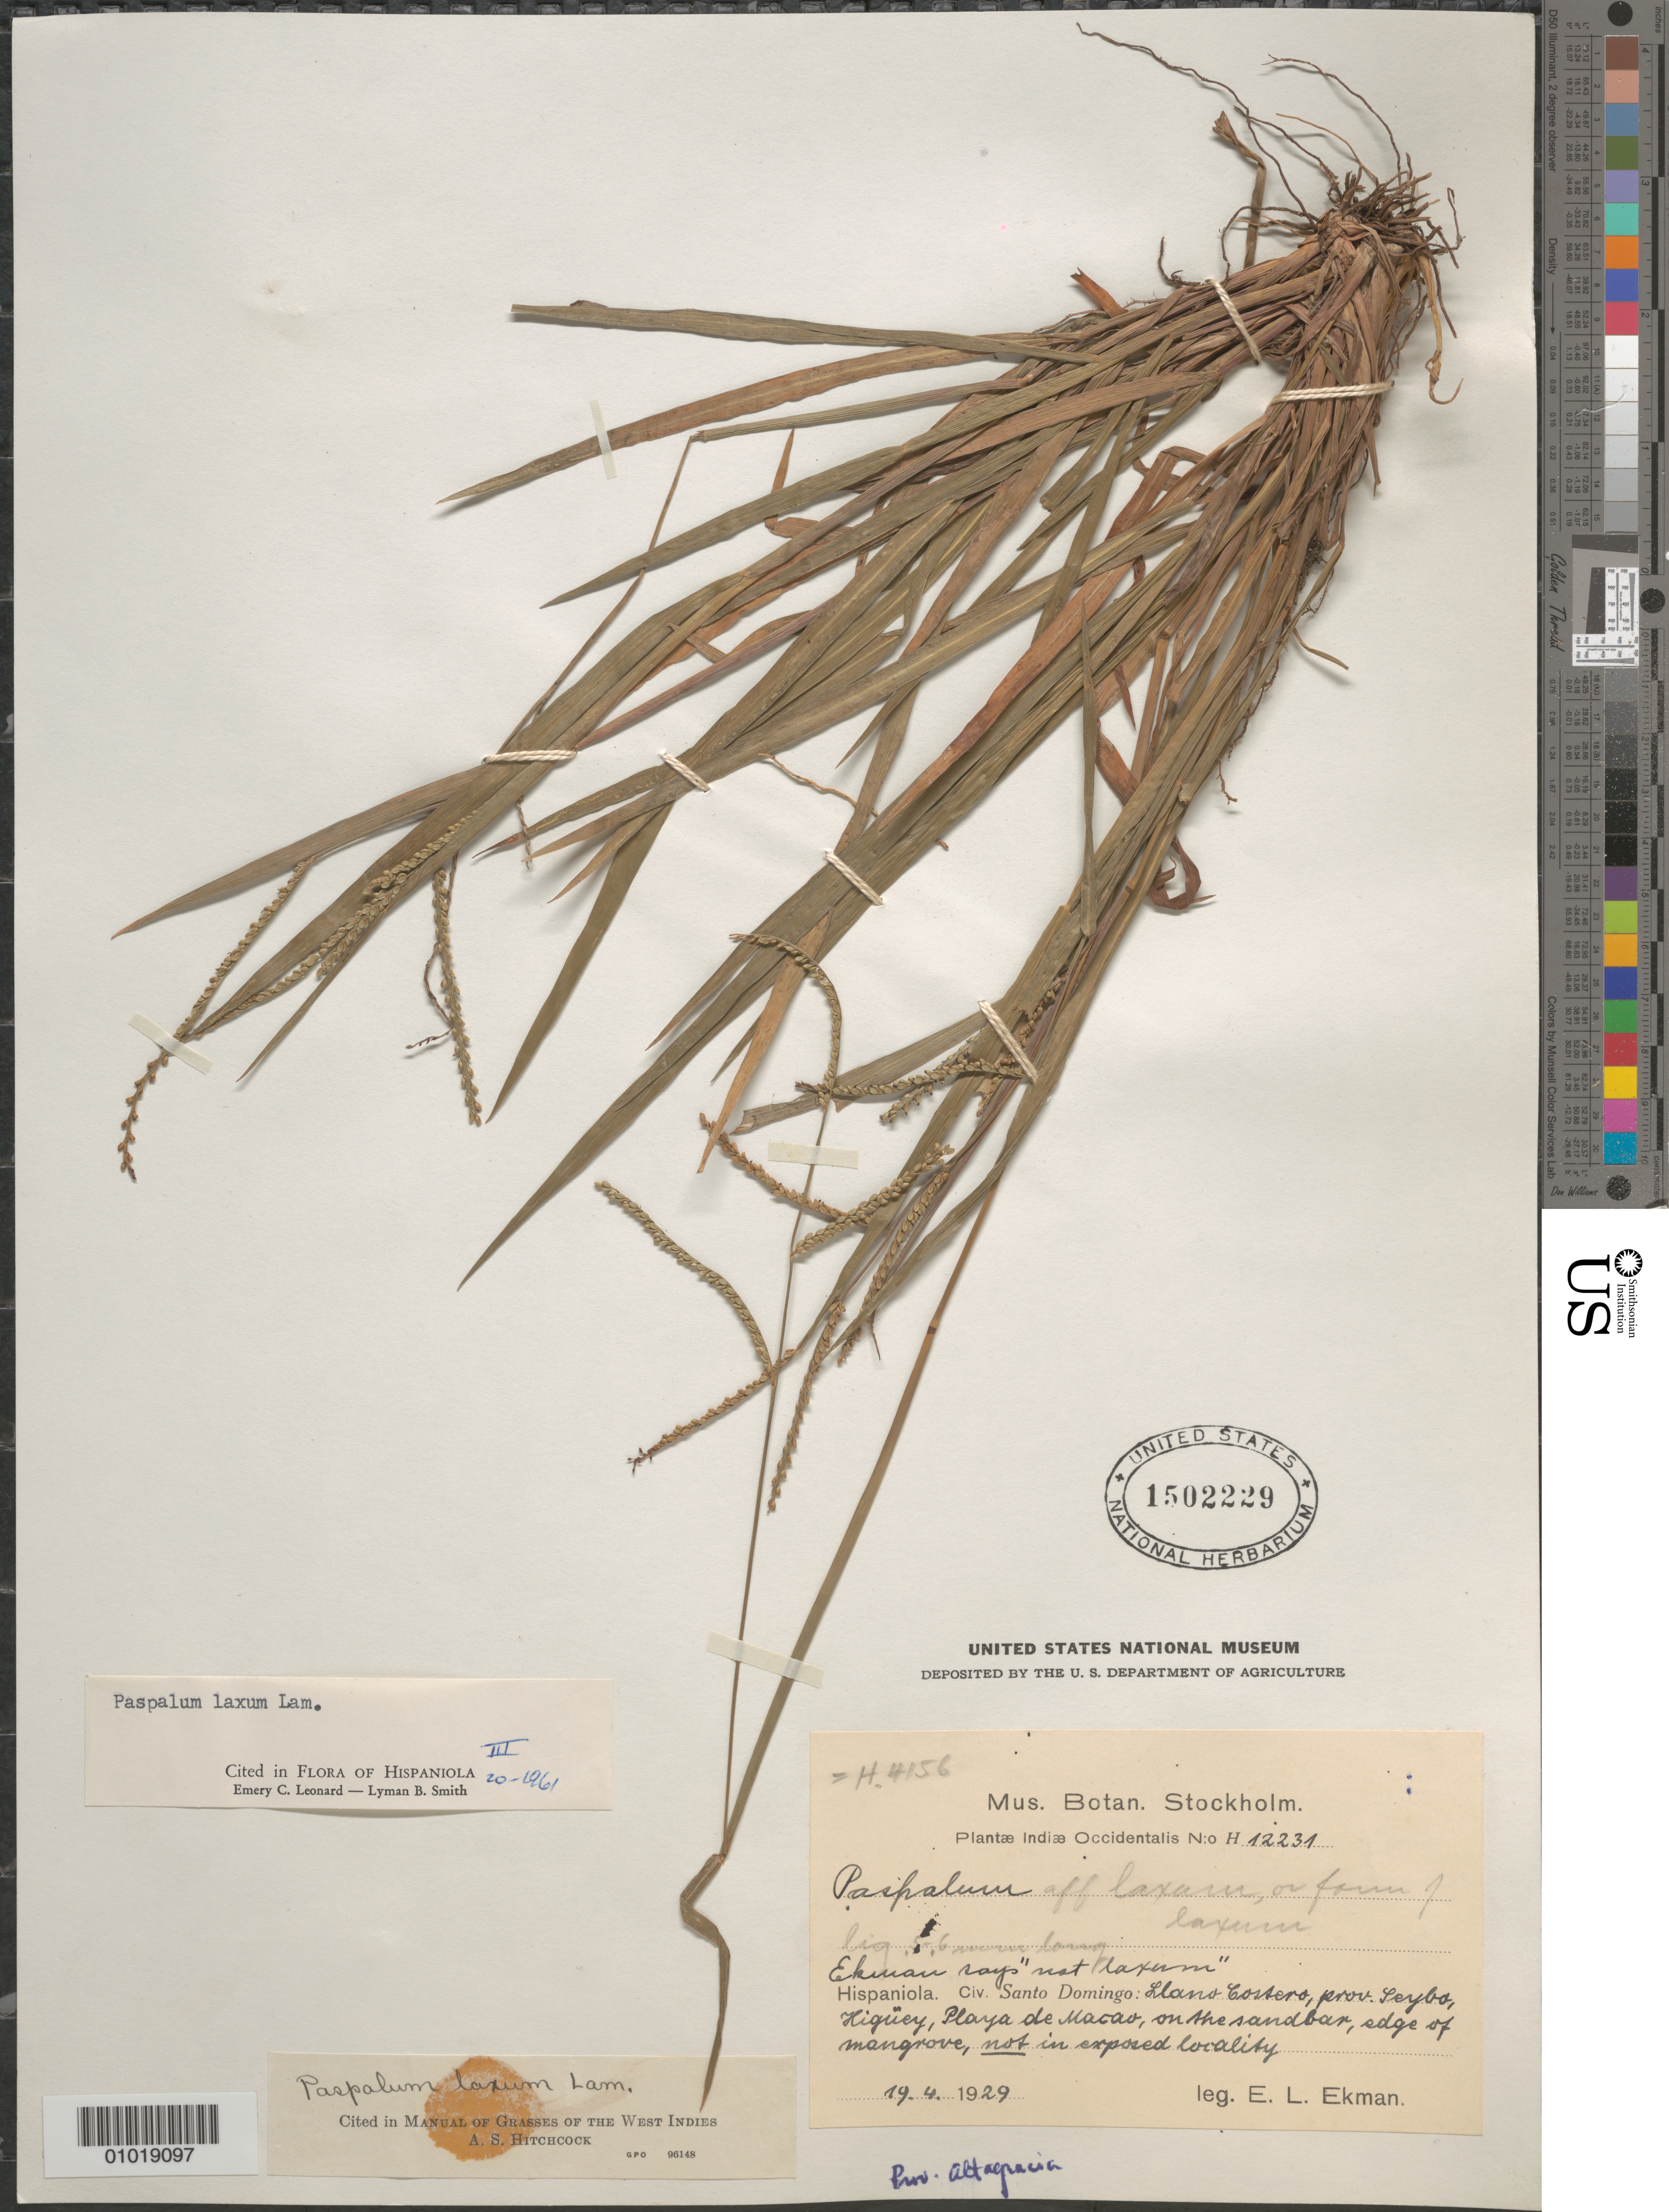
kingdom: Plantae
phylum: Tracheophyta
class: Liliopsida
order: Poales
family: Poaceae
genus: Paspalum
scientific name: Paspalum laxum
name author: Lam.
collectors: E. L. Ekman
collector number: H 12231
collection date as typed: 19 Apr 1929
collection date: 1929-04-19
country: Dominican Republic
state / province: El Seibo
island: Hispaniola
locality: Llano Costero, Higuey, Playa de Macao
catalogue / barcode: US 1502229